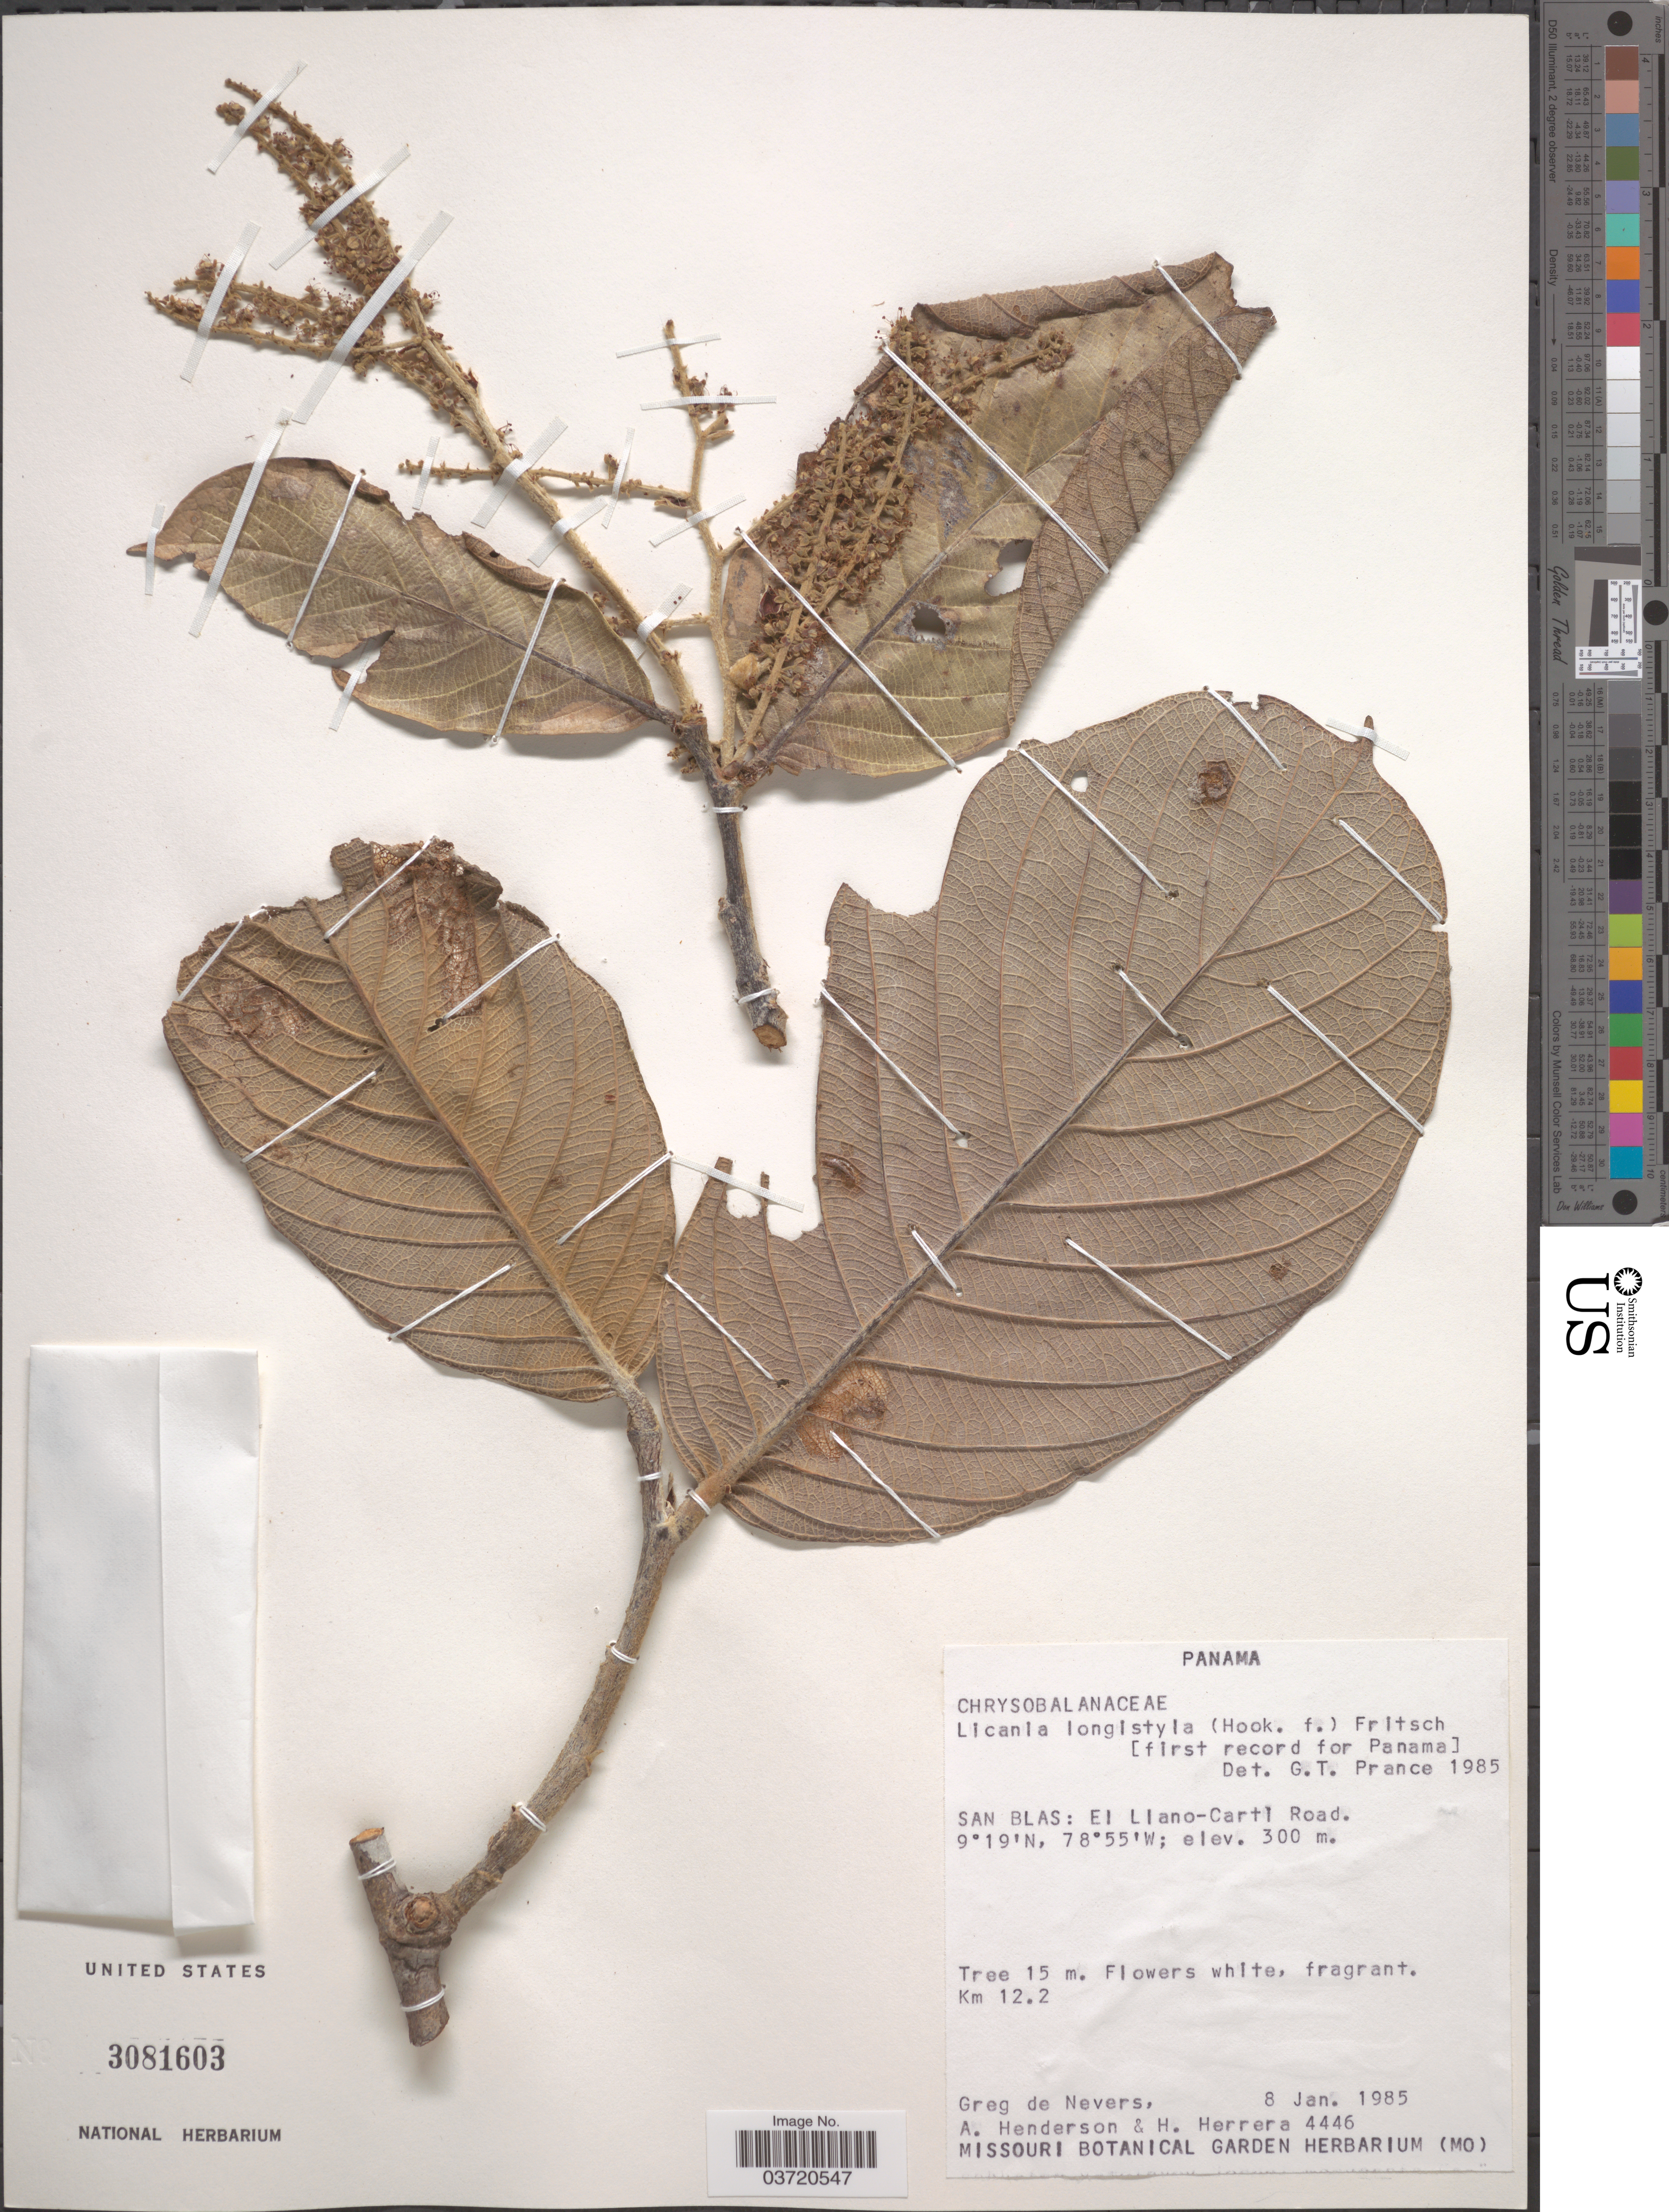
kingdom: Plantae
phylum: Tracheophyta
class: Magnoliopsida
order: Malpighiales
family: Chrysobalanaceae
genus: Leptobalanus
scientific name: Leptobalanus longistylus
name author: (Hook. f.) Sothers & Prance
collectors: G. C. de Nevers, A. Henderson & H. Herrera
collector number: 4446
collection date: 1985-01-08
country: Panama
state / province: Kuna Yala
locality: San Blas: El Llano-Carti Road.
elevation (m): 300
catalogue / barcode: US 3081603